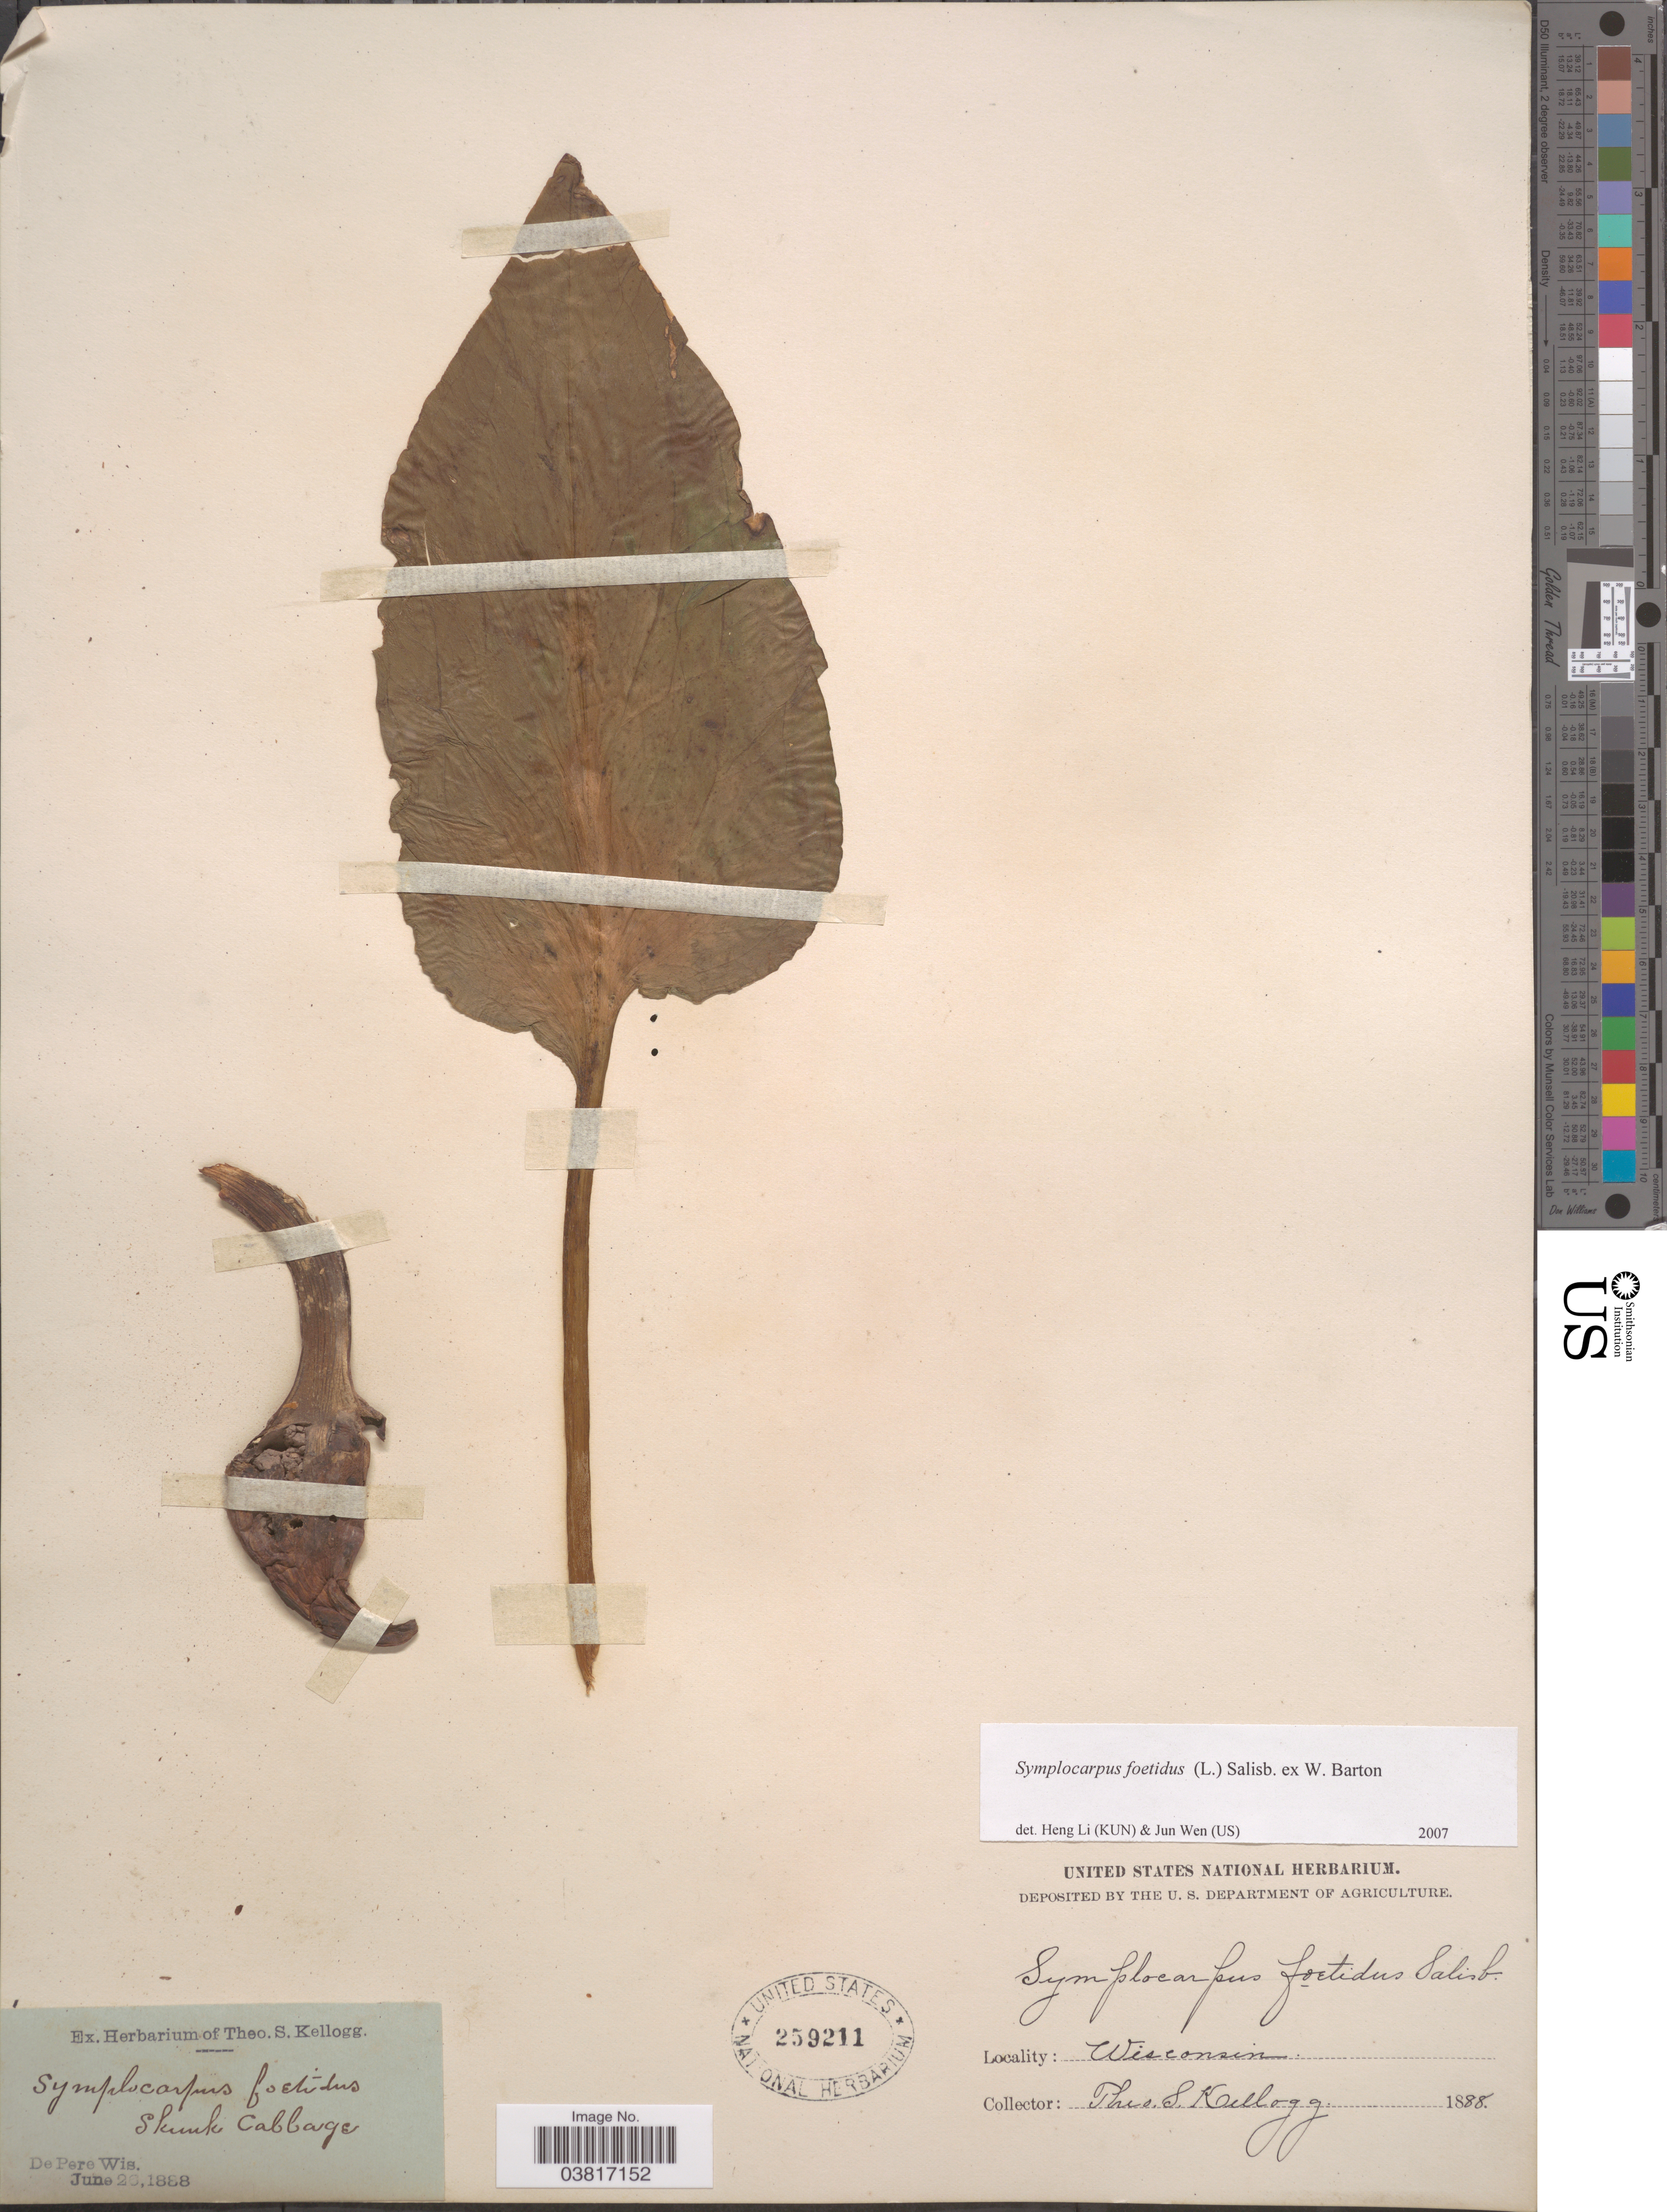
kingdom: Plantae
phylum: Tracheophyta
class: Liliopsida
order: Alismatales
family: Araceae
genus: Symplocarpus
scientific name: Symplocarpus foetidus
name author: (L.) W. Salisb. ex W.P.C. Barton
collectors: T. S. Kellogg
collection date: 1888-06-26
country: United States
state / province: Wisconsin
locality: De Pere.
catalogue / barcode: US 259211